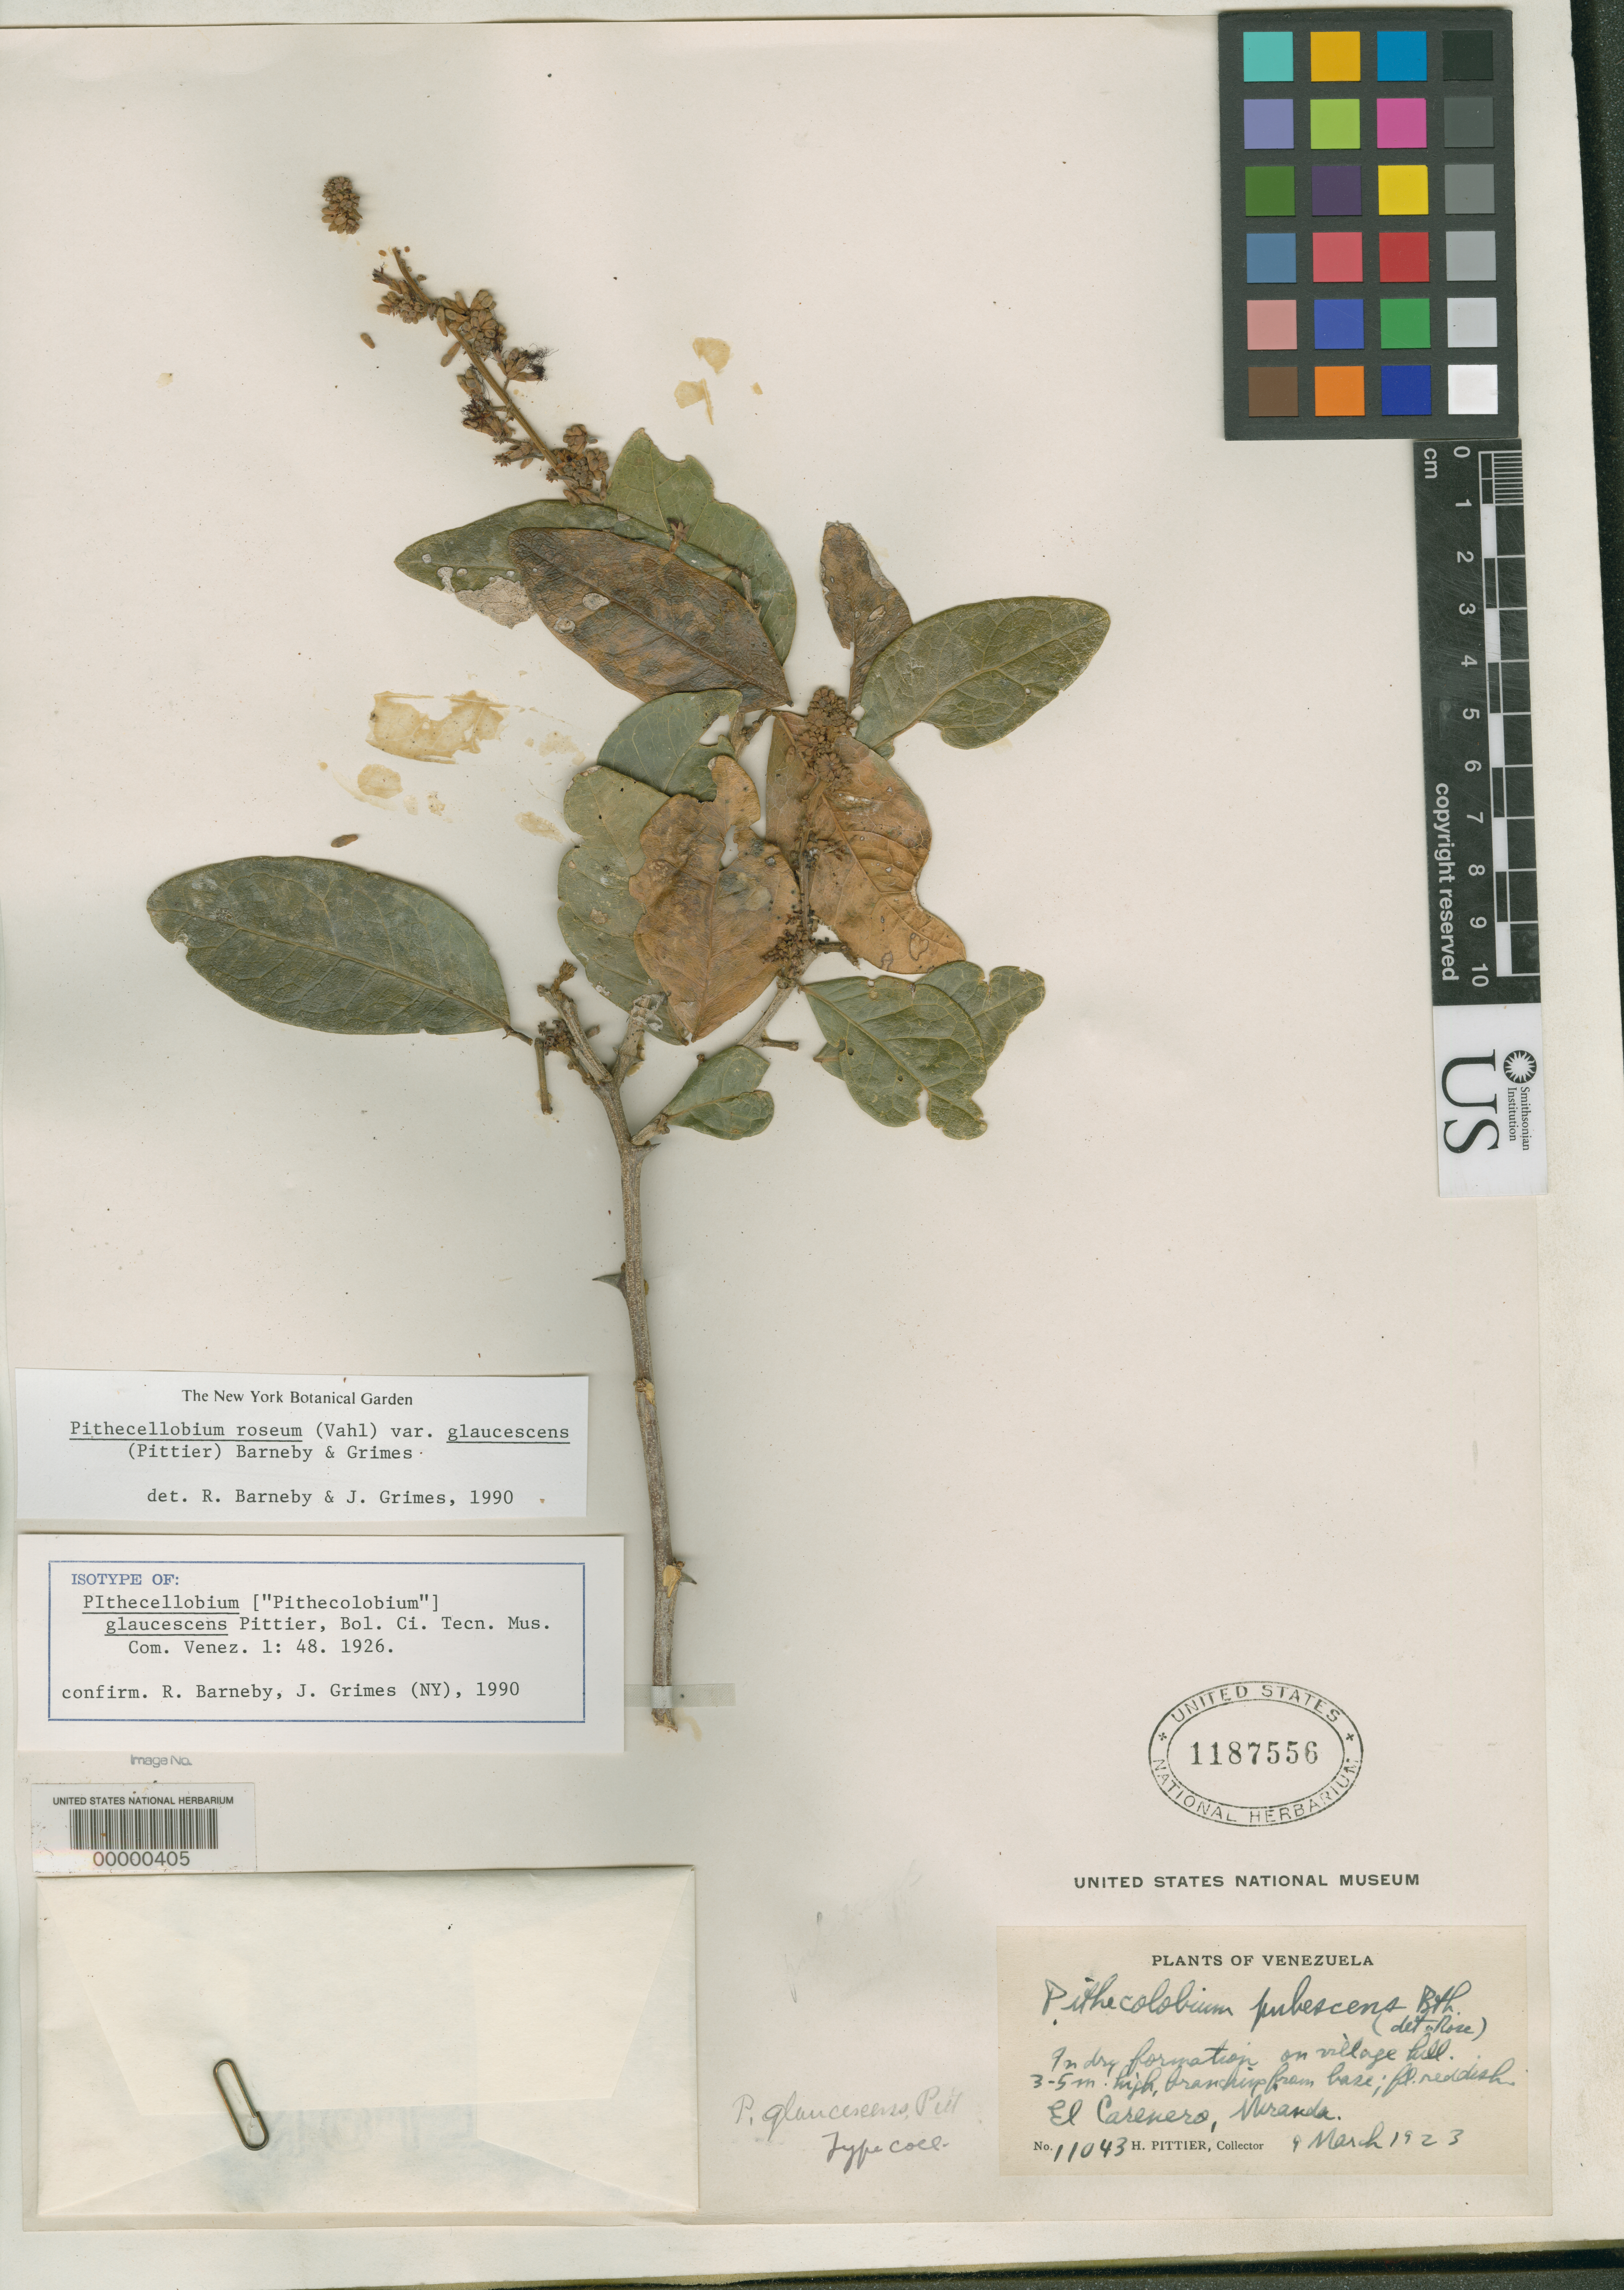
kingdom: Plantae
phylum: Tracheophyta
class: Magnoliopsida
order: Fabales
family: Fabaceae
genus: Pithecellobium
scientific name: Pithecellobium roseum var. glaucescens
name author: (Pittier) Barneby & J.W. Grimes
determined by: Barneby, R. C.; Grimes, J. W.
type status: Isotype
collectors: H. F. Pittier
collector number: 11043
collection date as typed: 09 Mar 1923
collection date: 1923-03-09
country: Venezuela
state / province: Miranda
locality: El Carenero.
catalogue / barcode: US 1187556